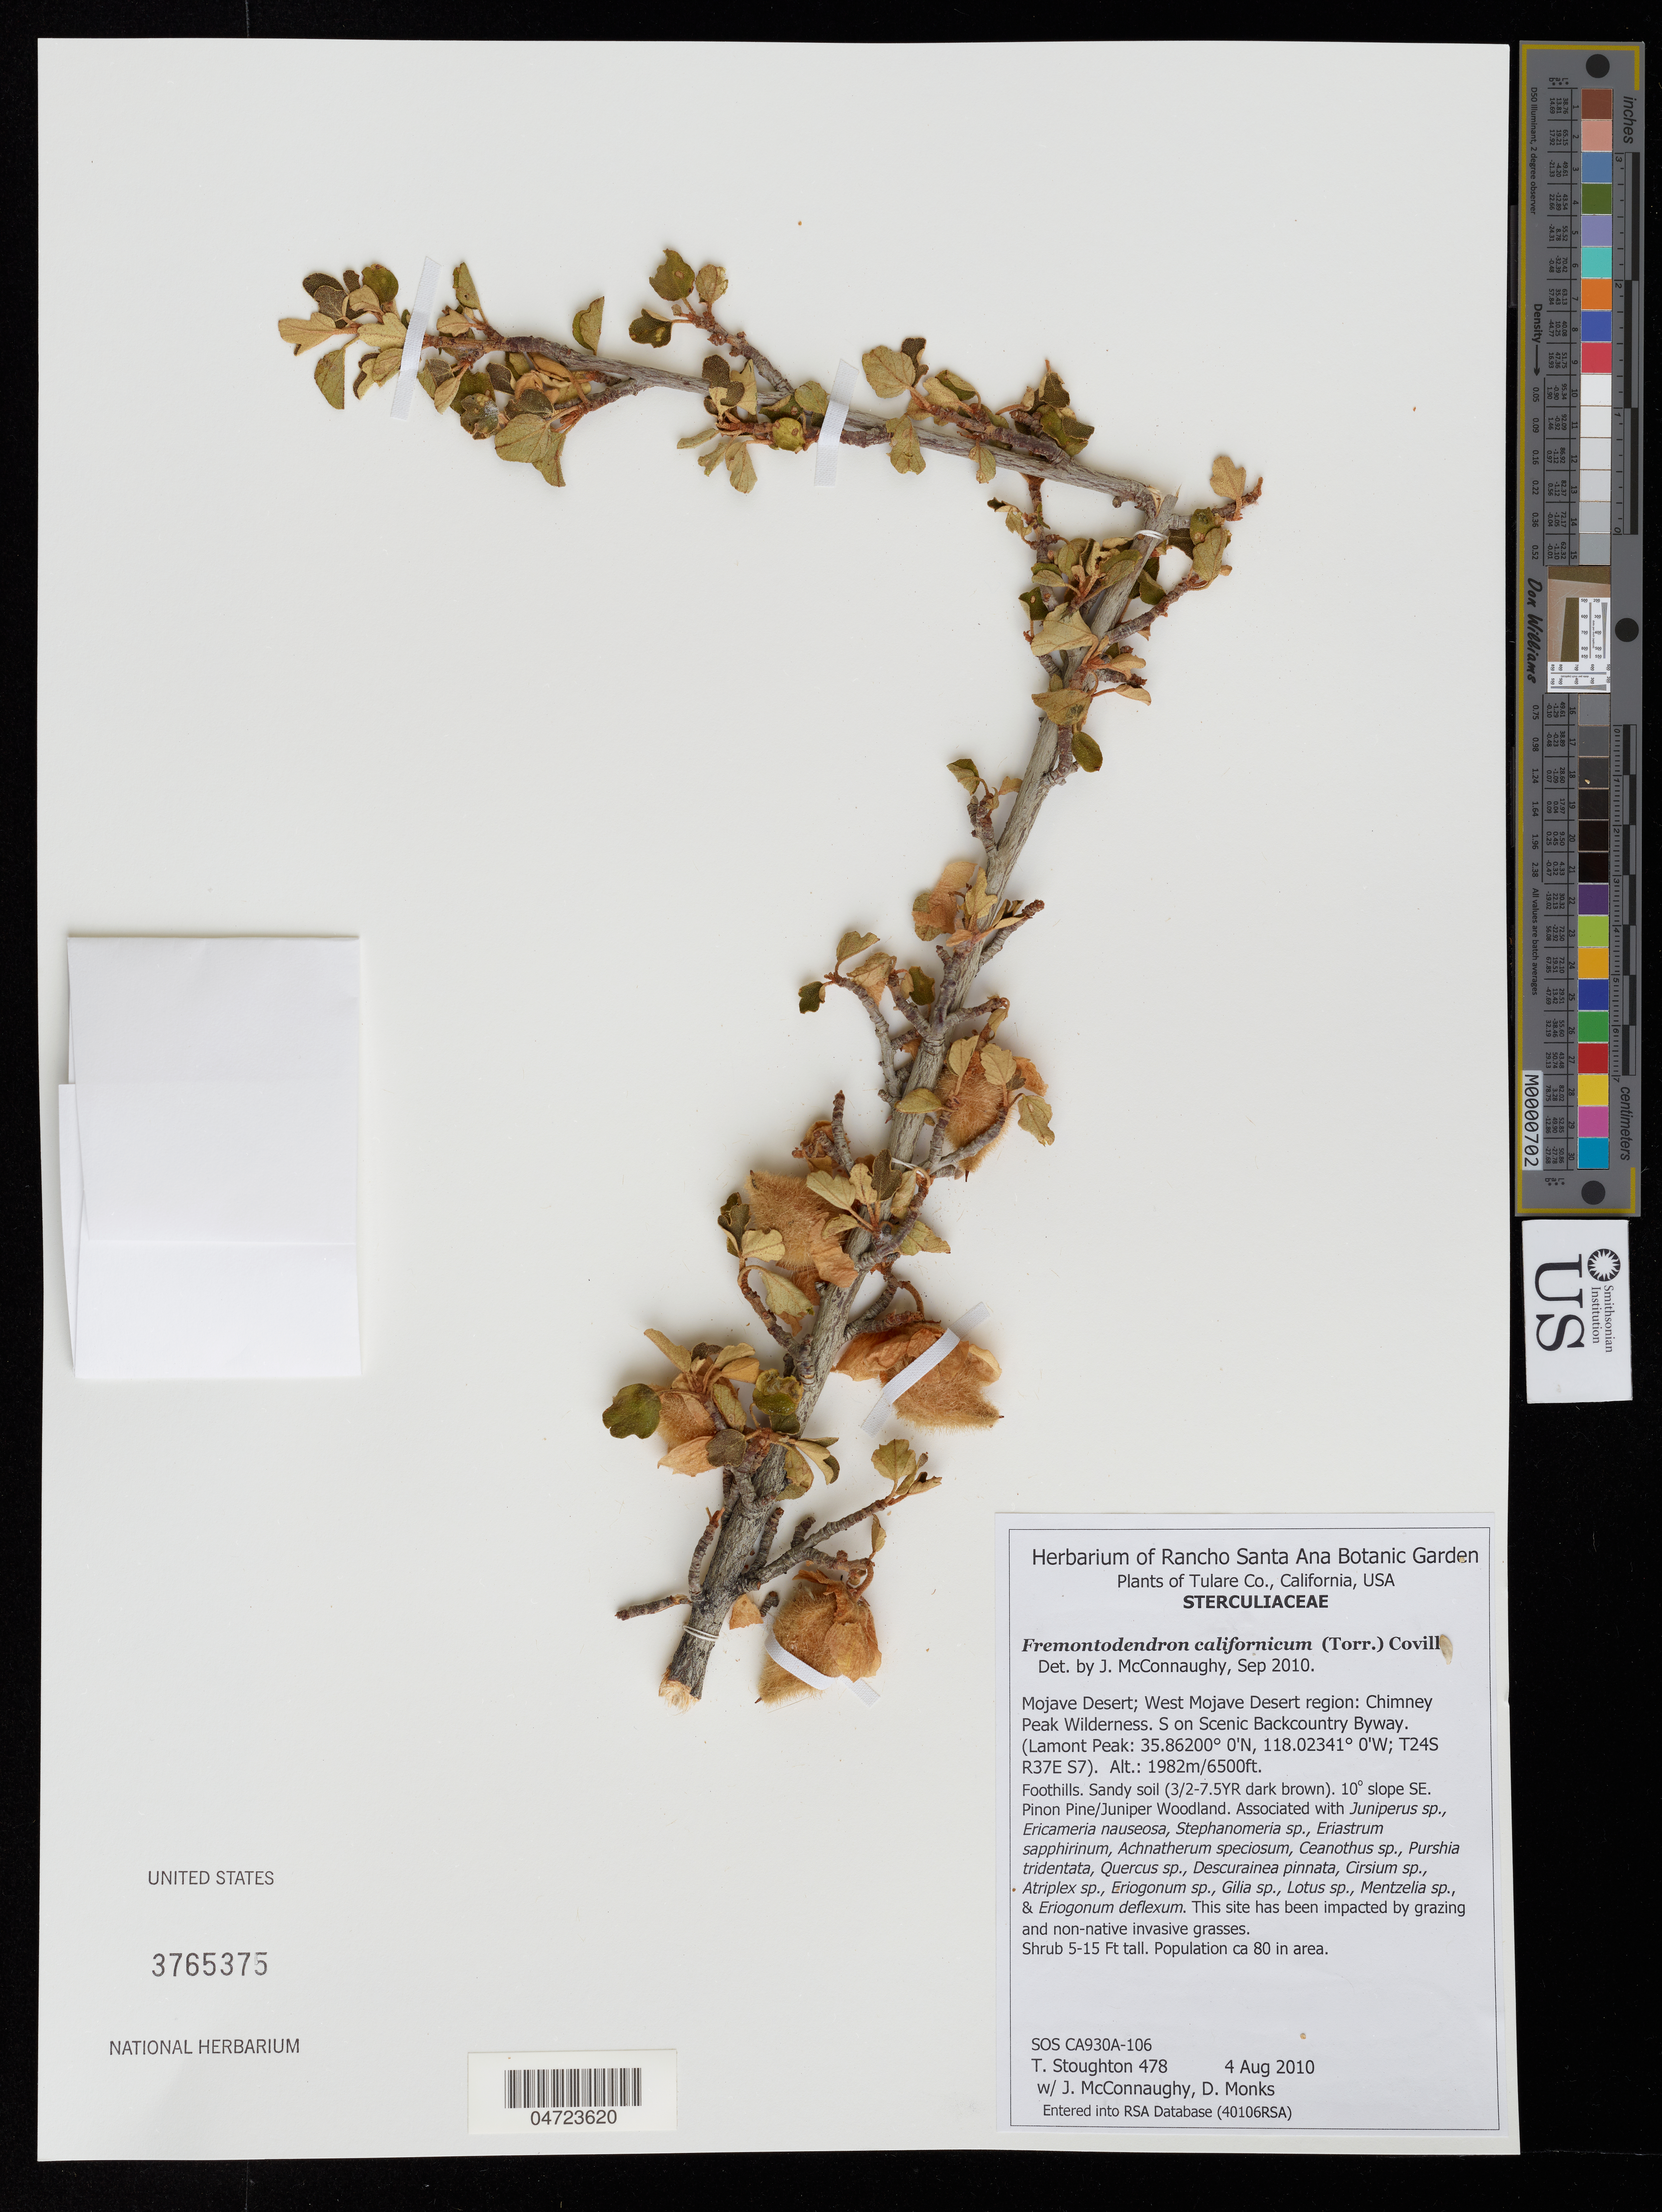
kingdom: Plantae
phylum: Tracheophyta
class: Magnoliopsida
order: Malvales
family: Malvaceae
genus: Fremontodendron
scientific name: Fremontodendron californicum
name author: (Torr.) Coville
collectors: T. Stoughton, J. McConnaughy & D. Monks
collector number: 478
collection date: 2010-08-04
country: United States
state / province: California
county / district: Tulare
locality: Tulare Co. Mojave Desert; West Mojave Desert region: Chimney Peak Wilderness. S on Scenic Backcountry Byway. (Lamont Peak: T24S R37E S7). 10° slope SE.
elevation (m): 1982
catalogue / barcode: US 3765375